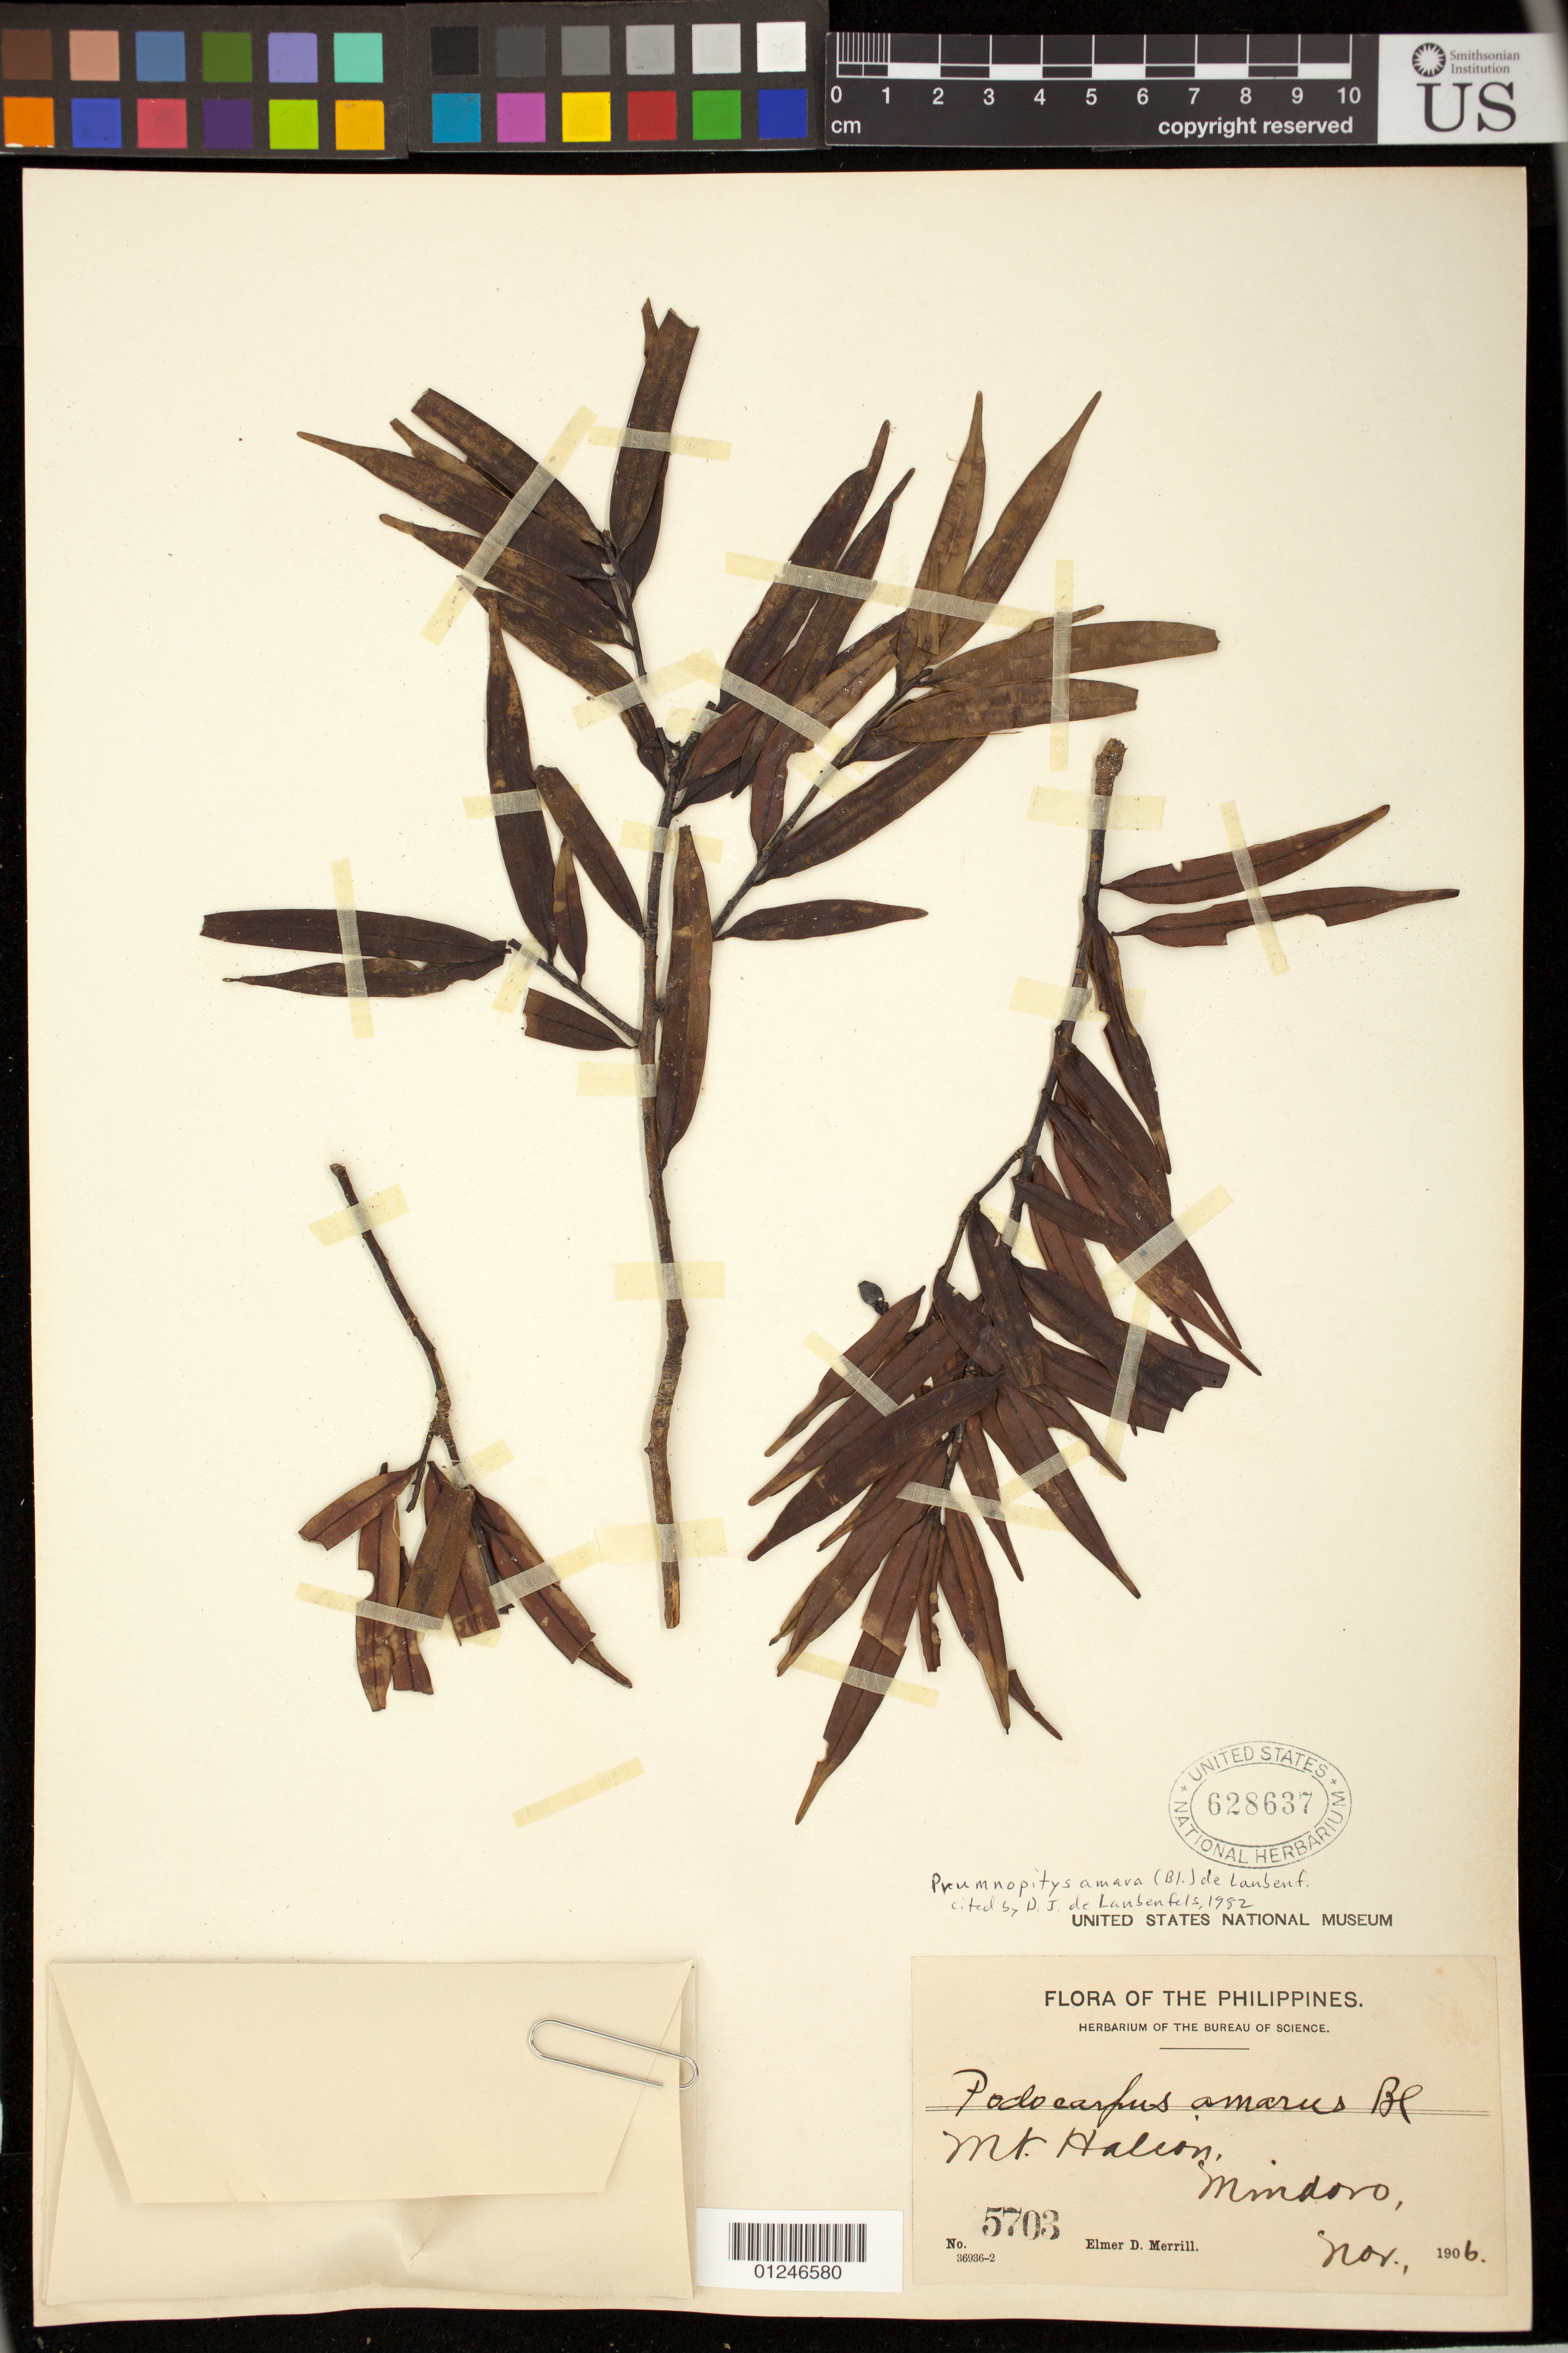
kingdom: Plantae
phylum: Tracheophyta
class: Pinopsida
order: Pinales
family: Podocarpaceae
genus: Podocarpus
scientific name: Podocarpus amarus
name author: Blume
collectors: E. D. Merrill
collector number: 5703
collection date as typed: Nov 1906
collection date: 1906-11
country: Philippines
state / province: Mimaropa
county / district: Mindoro Oriental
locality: Mt. Halcon, Mindoro.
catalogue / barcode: US 628637